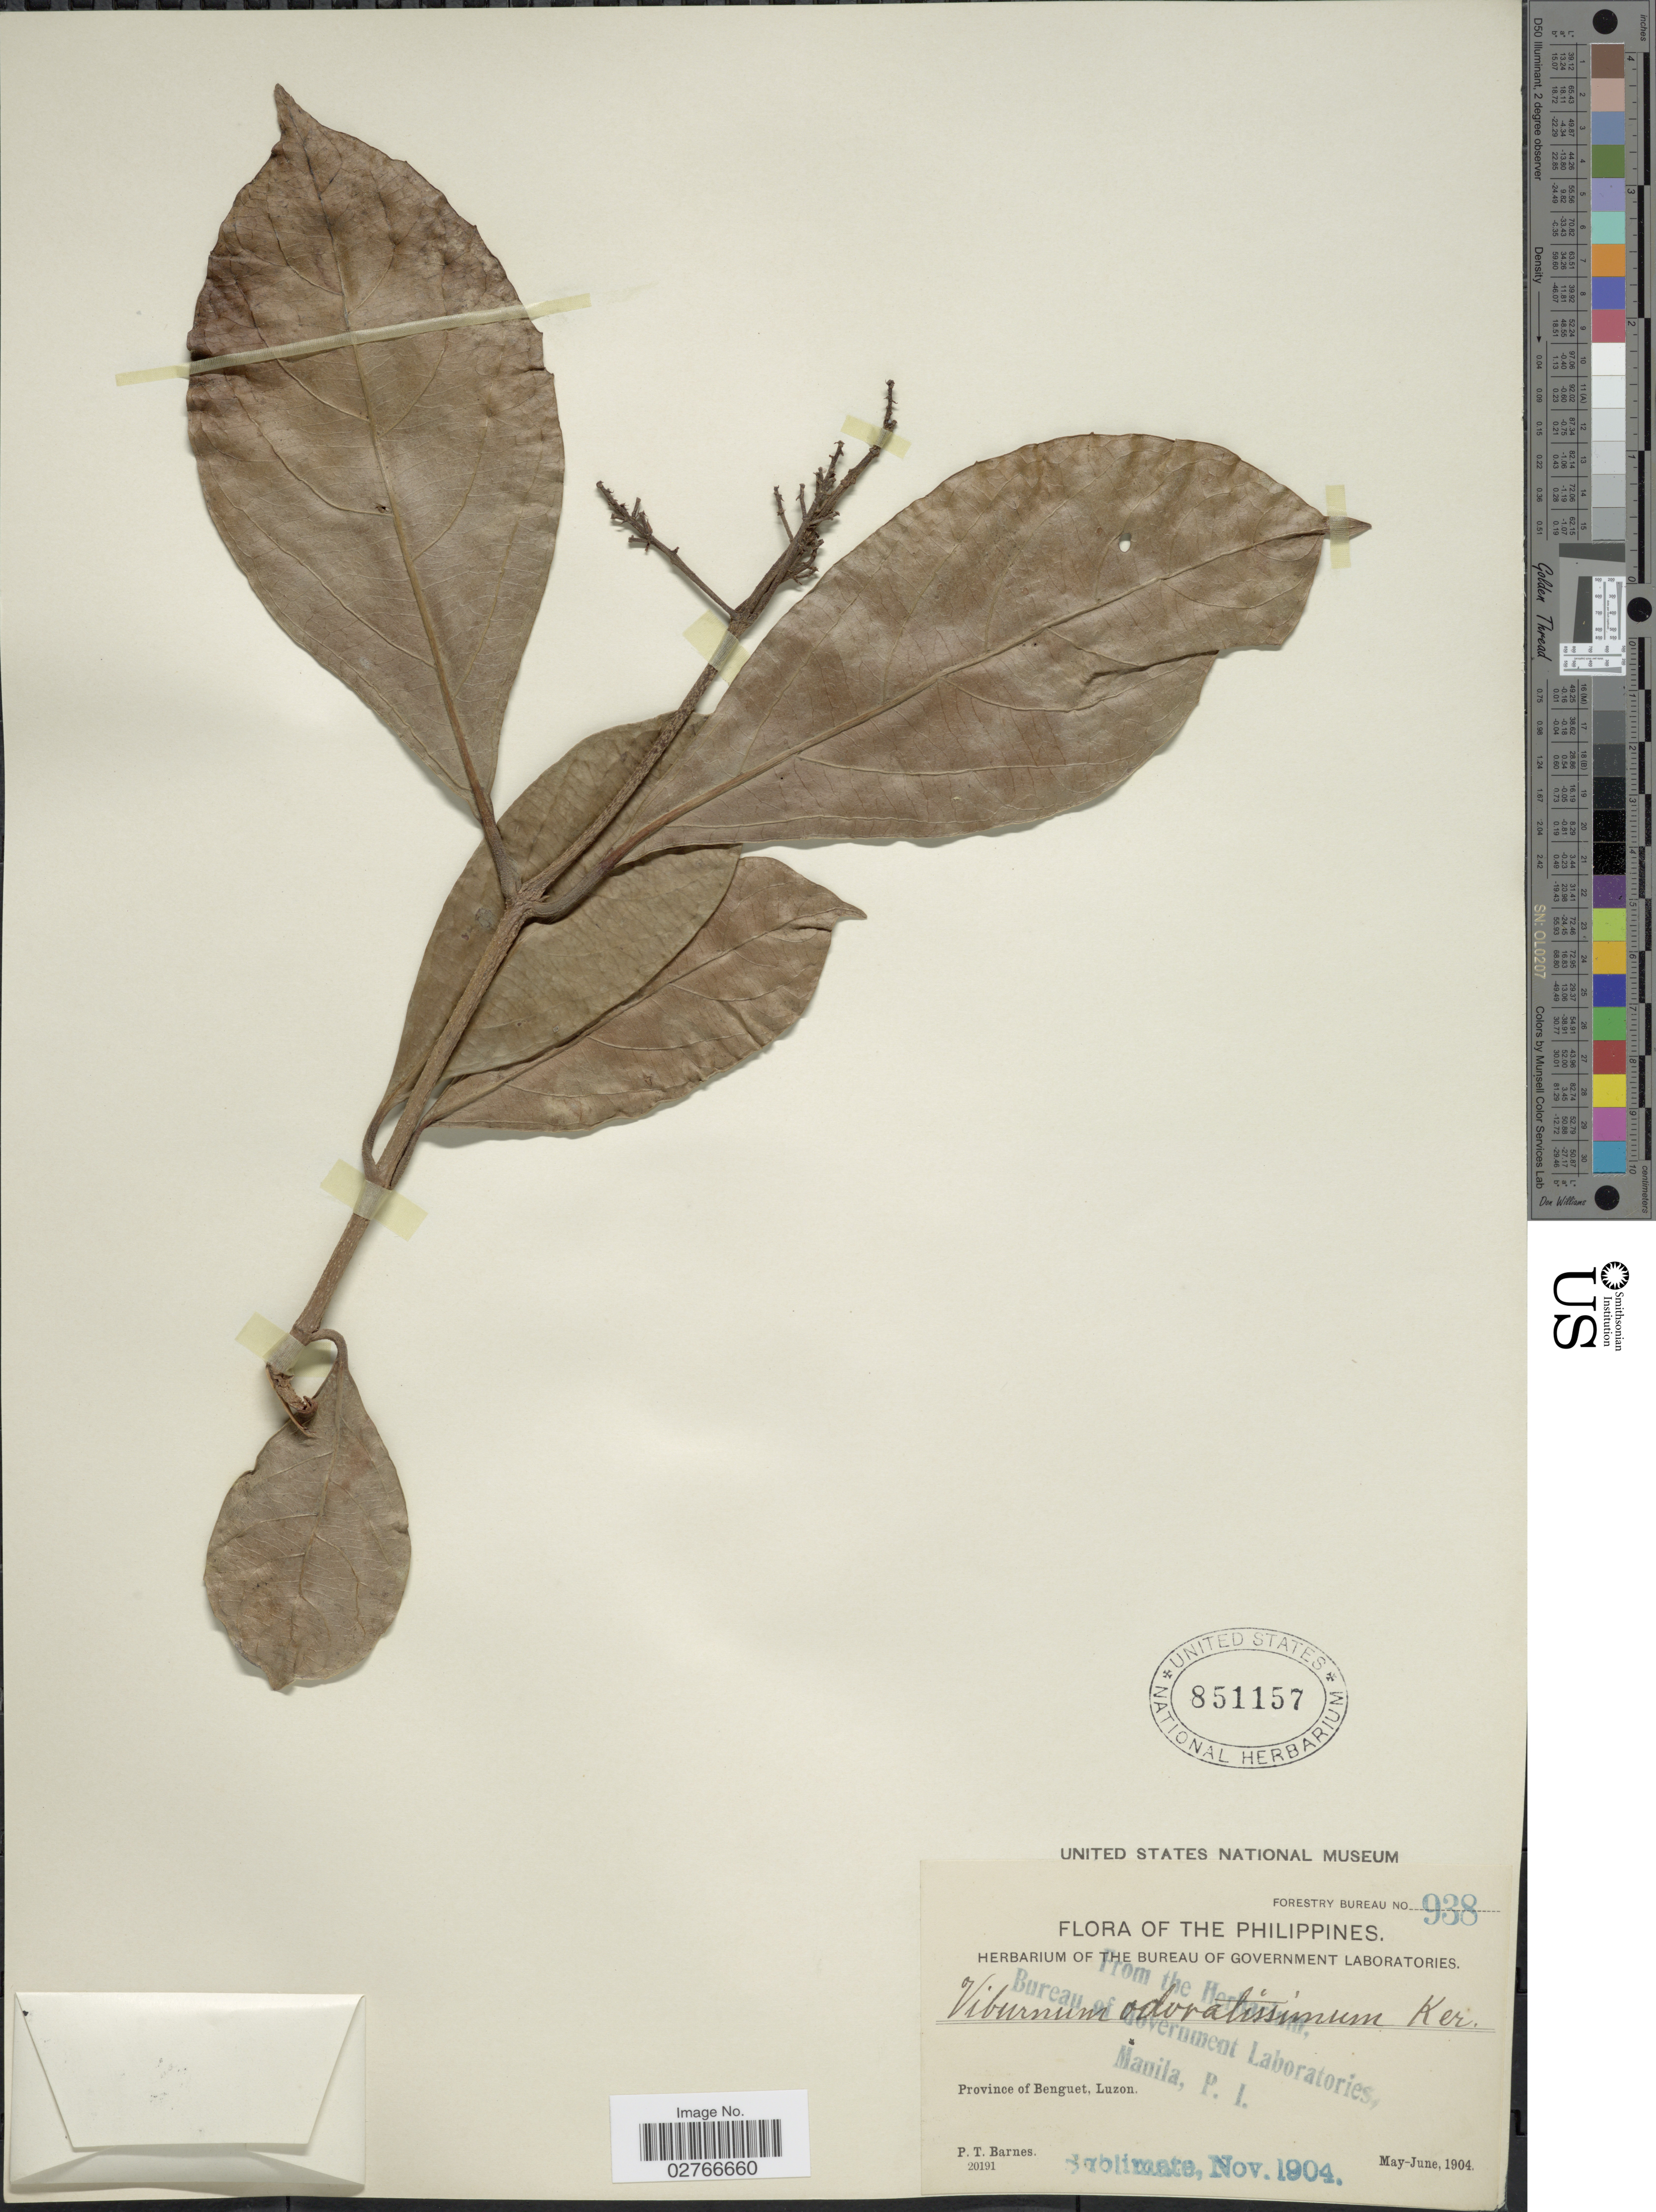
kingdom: Plantae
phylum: Tracheophyta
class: Magnoliopsida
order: Dipsacales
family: Viburnaceae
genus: Viburnum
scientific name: Viburnum odoratissimum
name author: Ker Gawl.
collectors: P. Barnes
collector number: Forestry Bureau 938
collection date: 1904-05/1904-06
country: Philippines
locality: Province of Benguet, Luzon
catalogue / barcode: US 851157